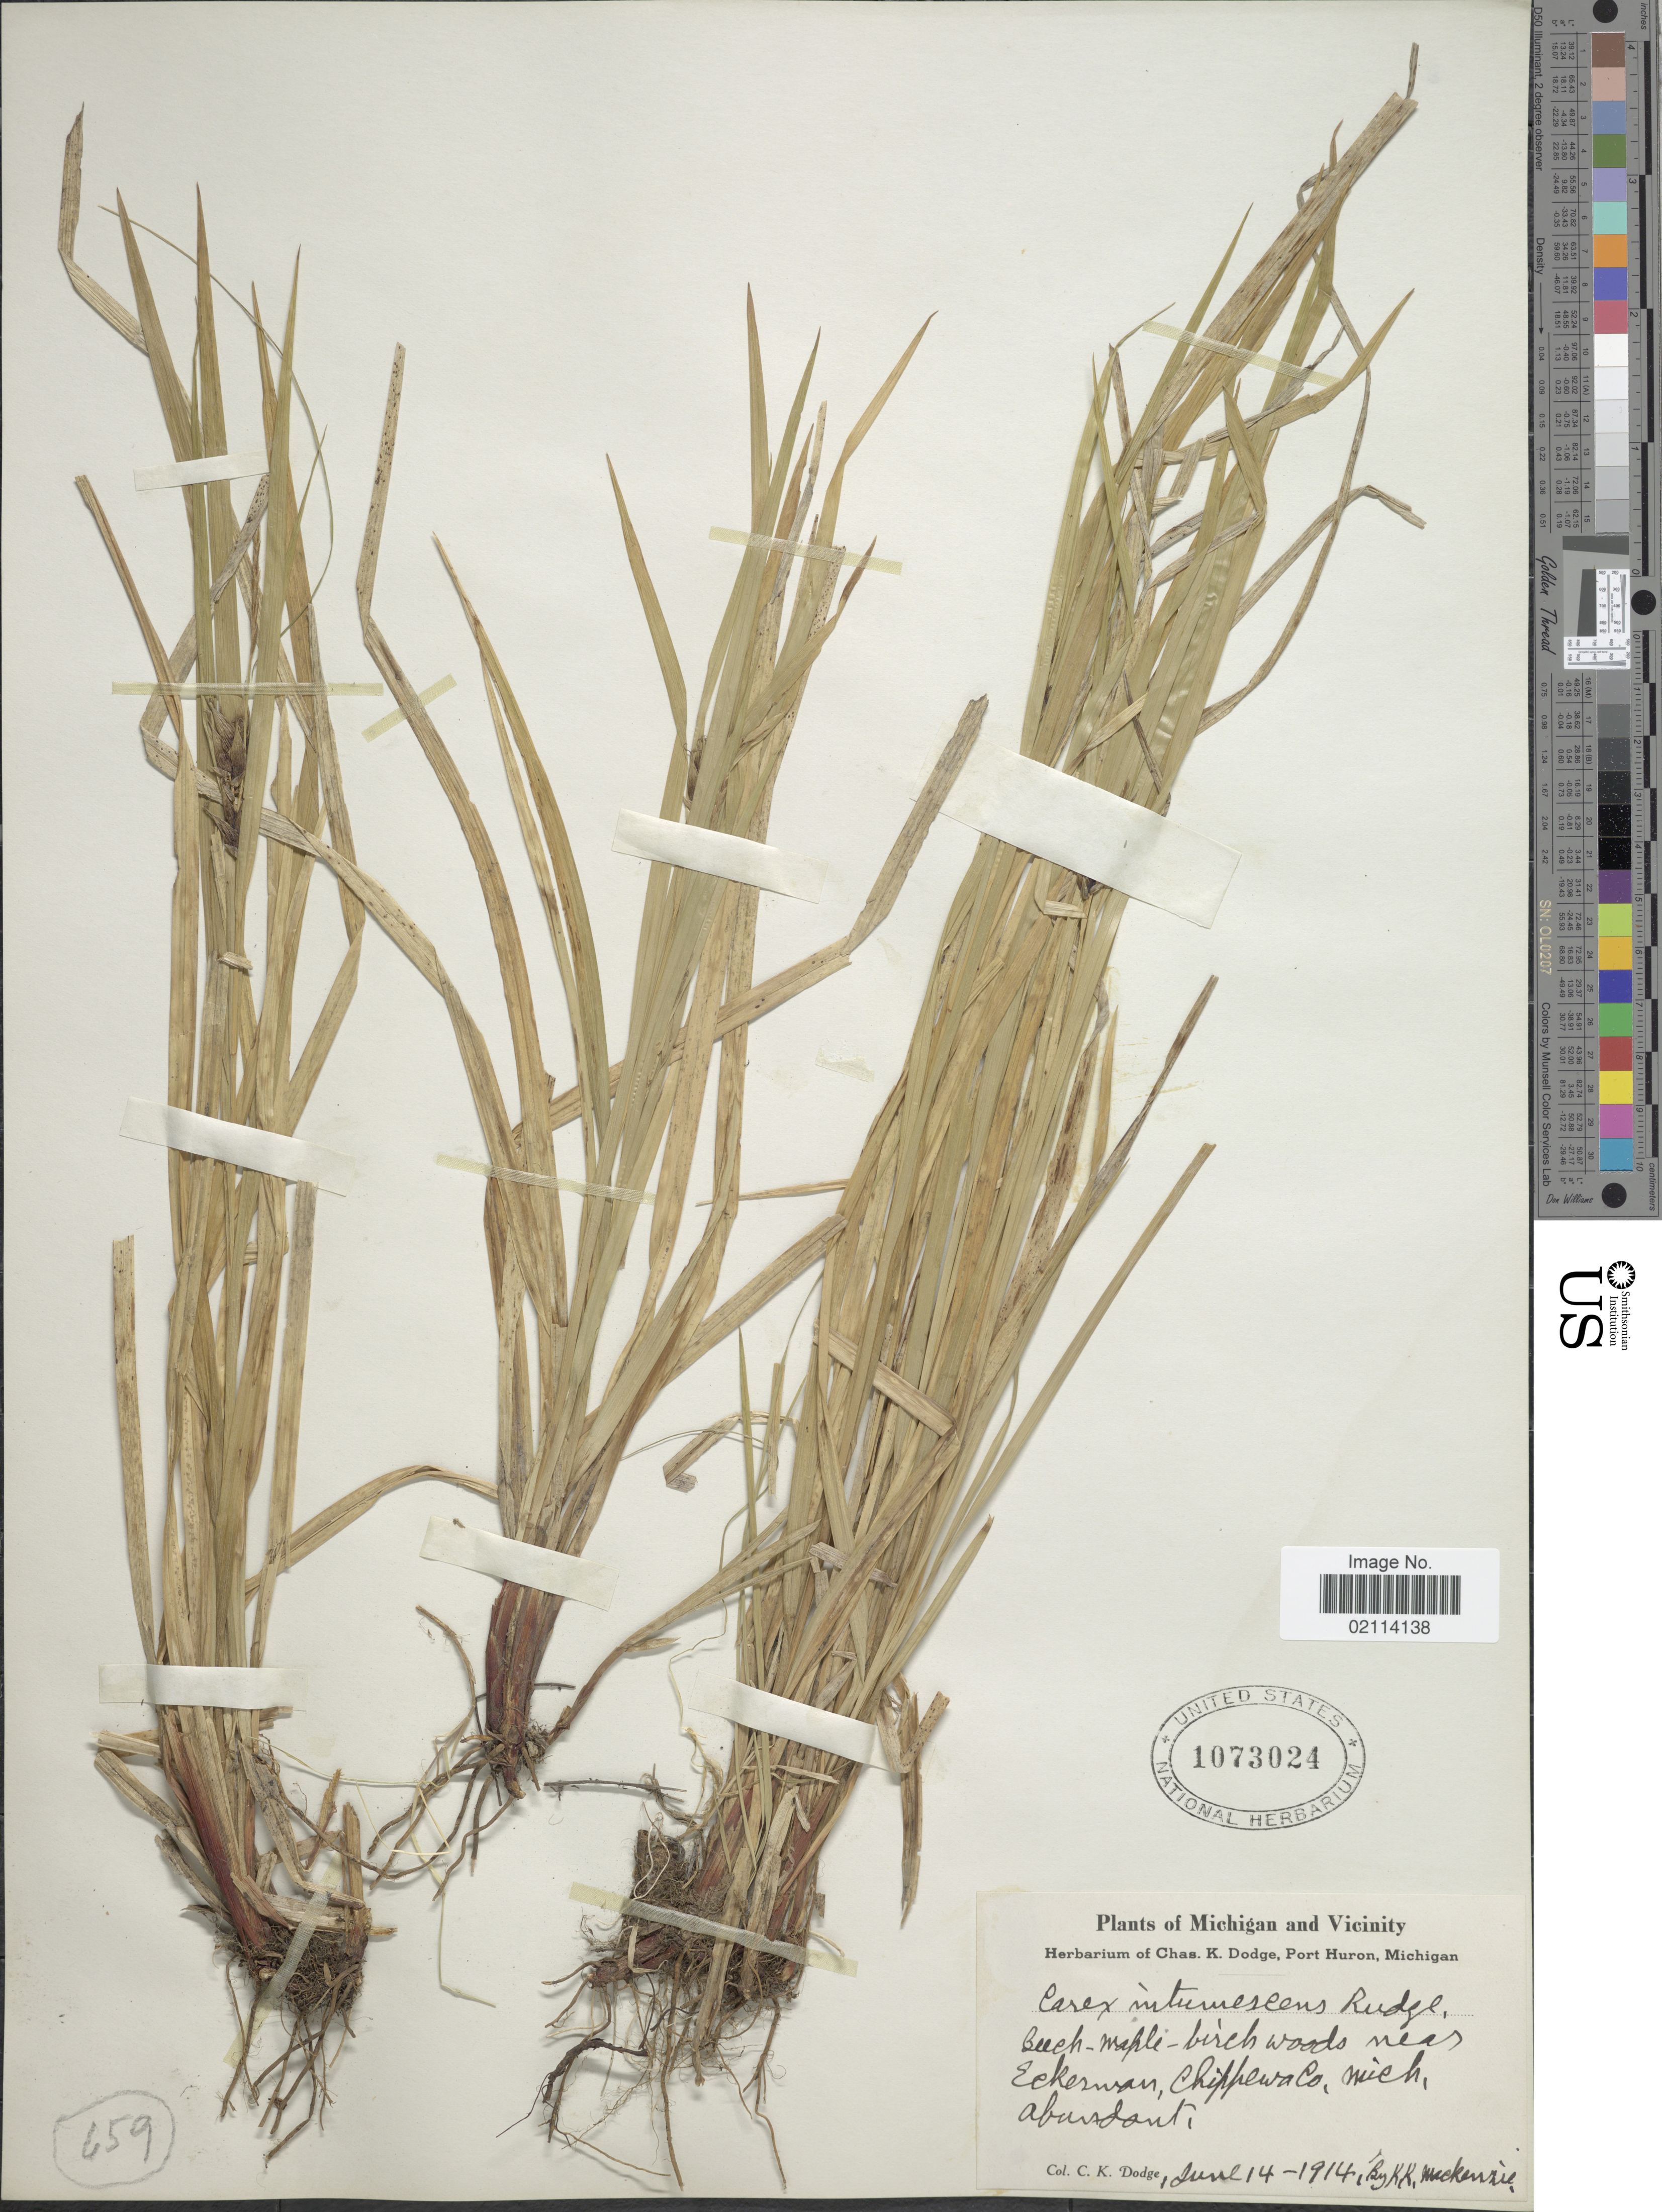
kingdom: Plantae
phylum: Tracheophyta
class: Liliopsida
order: Poales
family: Cyperaceae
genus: Carex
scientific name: Carex intumescens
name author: Rudge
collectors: C. K. Dodge & K. K. Mackenzie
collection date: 1914-06-14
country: United States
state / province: Michigan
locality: Michigan and Vicinity, woods near Eckerman, Chippewa Co.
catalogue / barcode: US 1073024